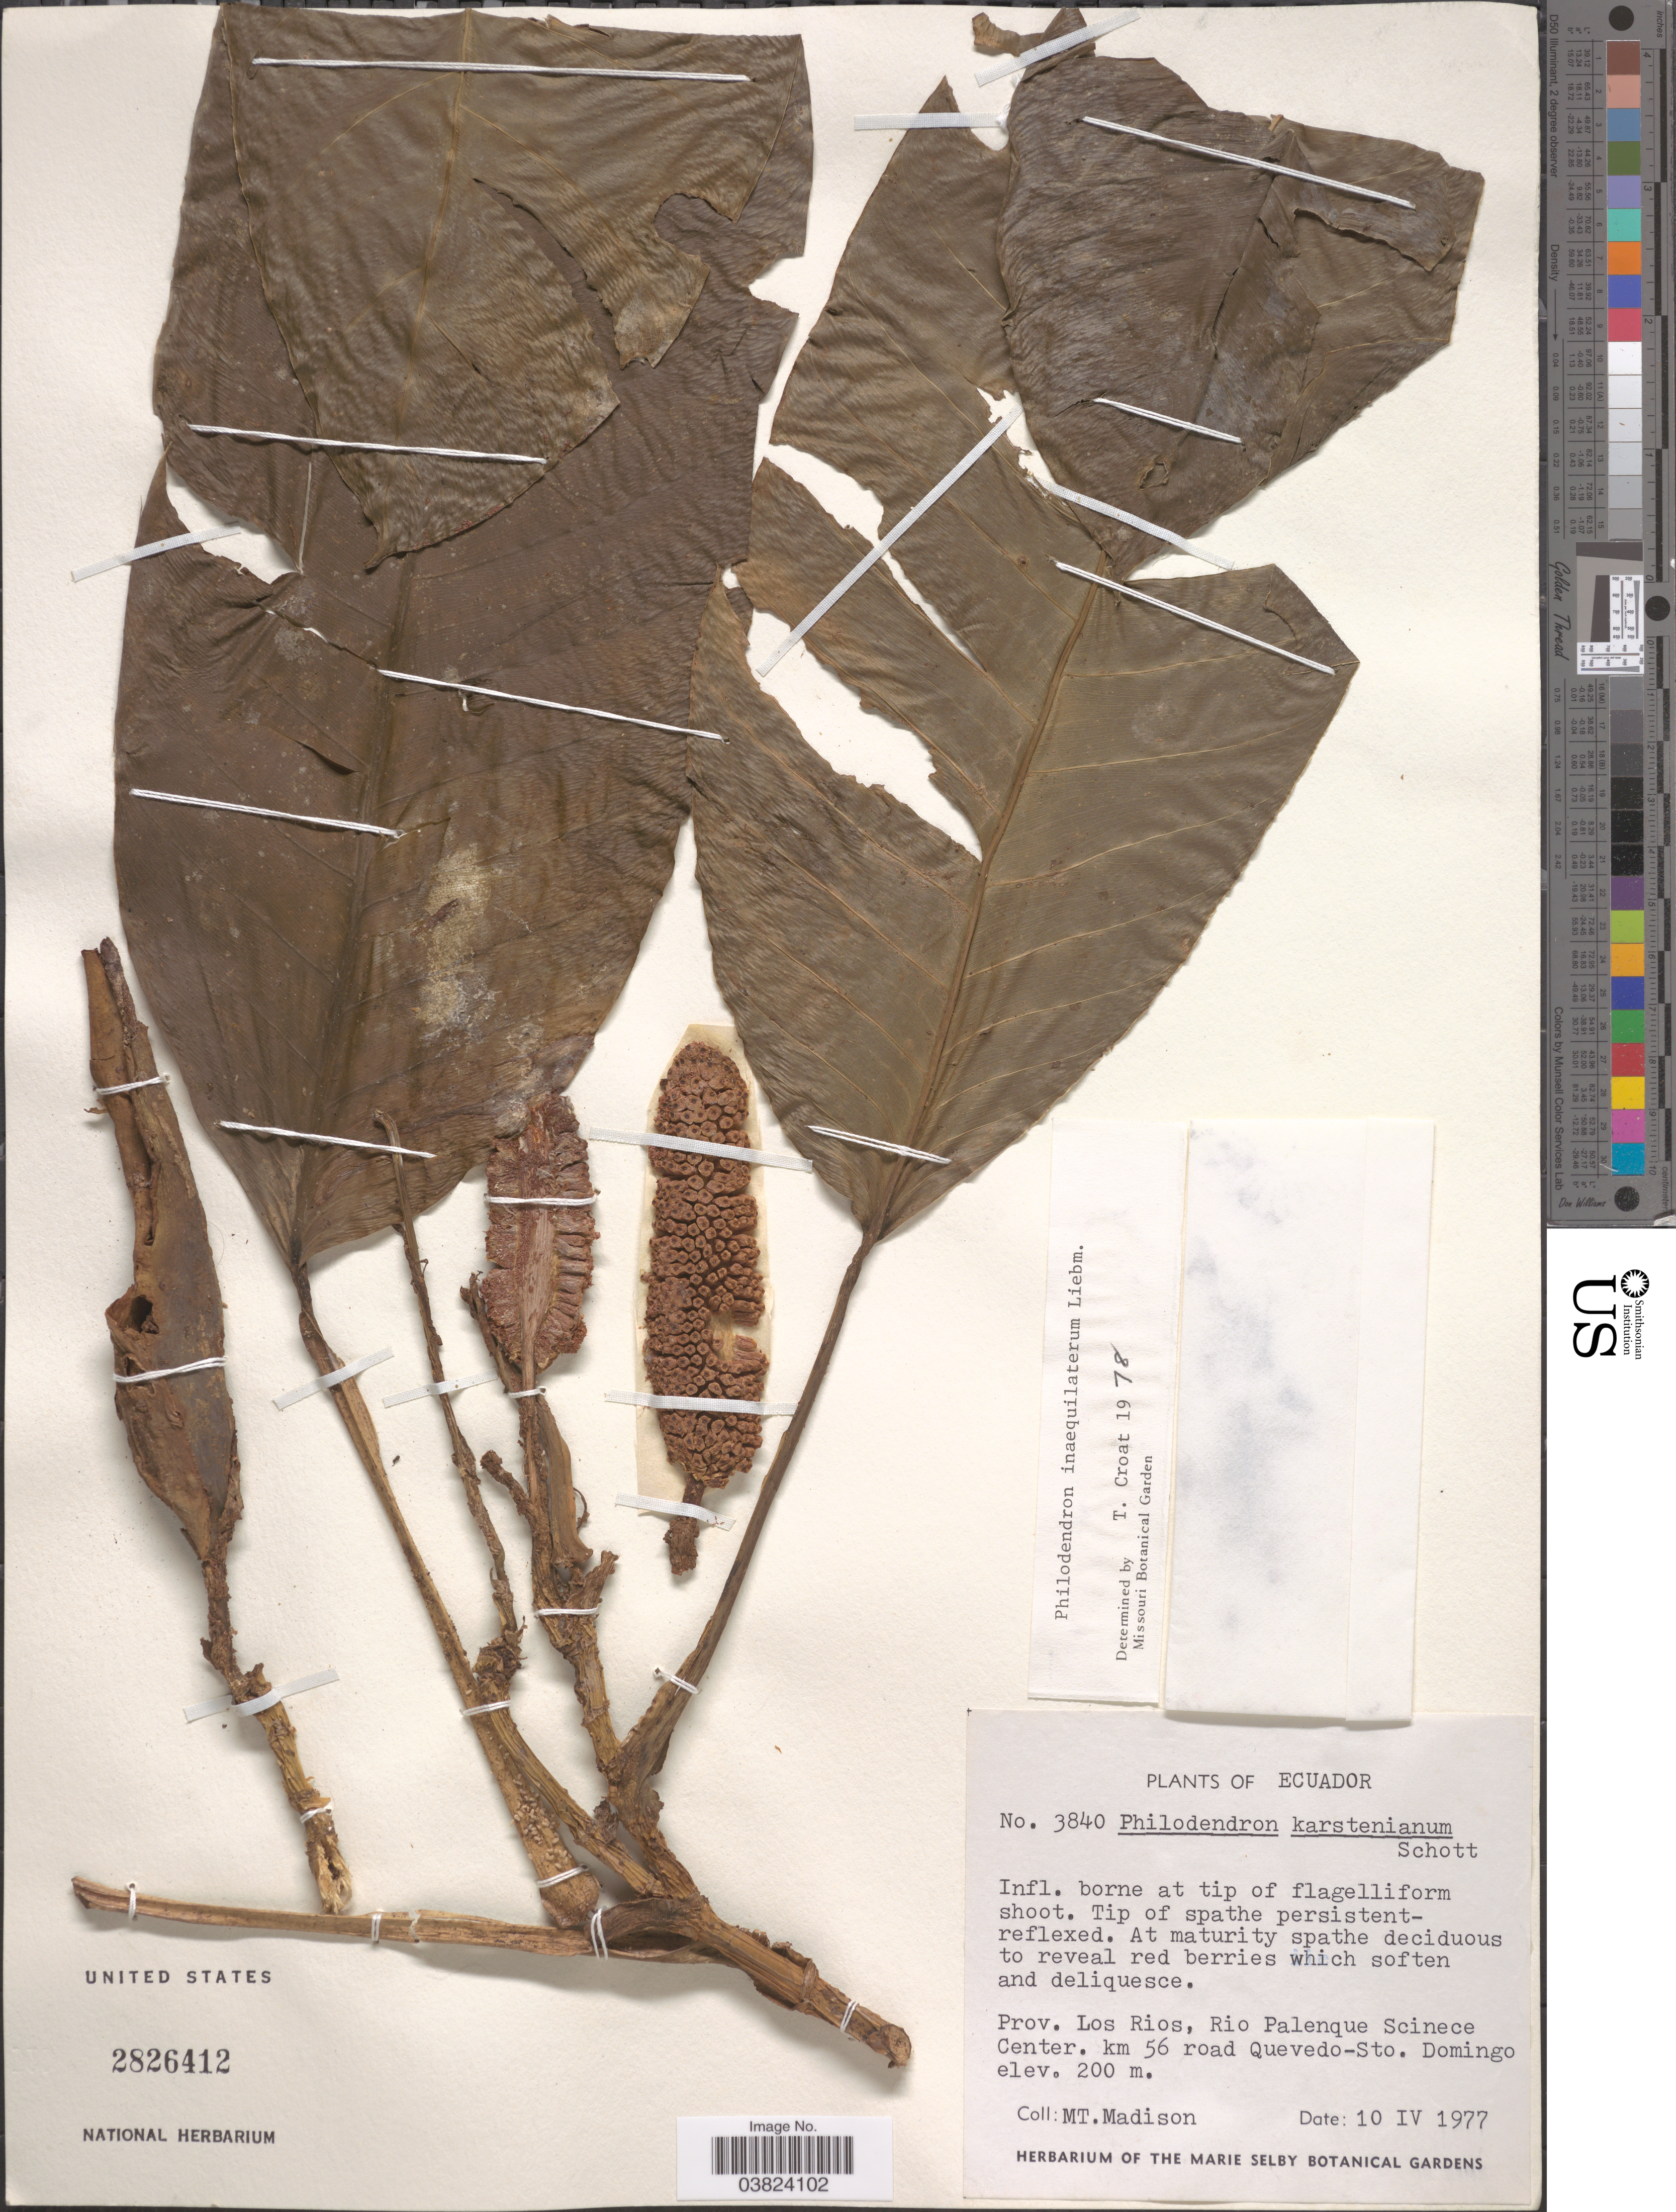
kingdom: Plantae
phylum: Tracheophyta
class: Liliopsida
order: Alismatales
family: Araceae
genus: Philodendron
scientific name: Philodendron inaequilaterum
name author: Liebm.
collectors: M. T. Madison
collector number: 3840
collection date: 1977-04-10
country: Ecuador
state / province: Los Ríos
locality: Rio Palenque Scinece Center. km 56 road Quevado-Sto. Domingo.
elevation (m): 200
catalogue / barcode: US 2826412